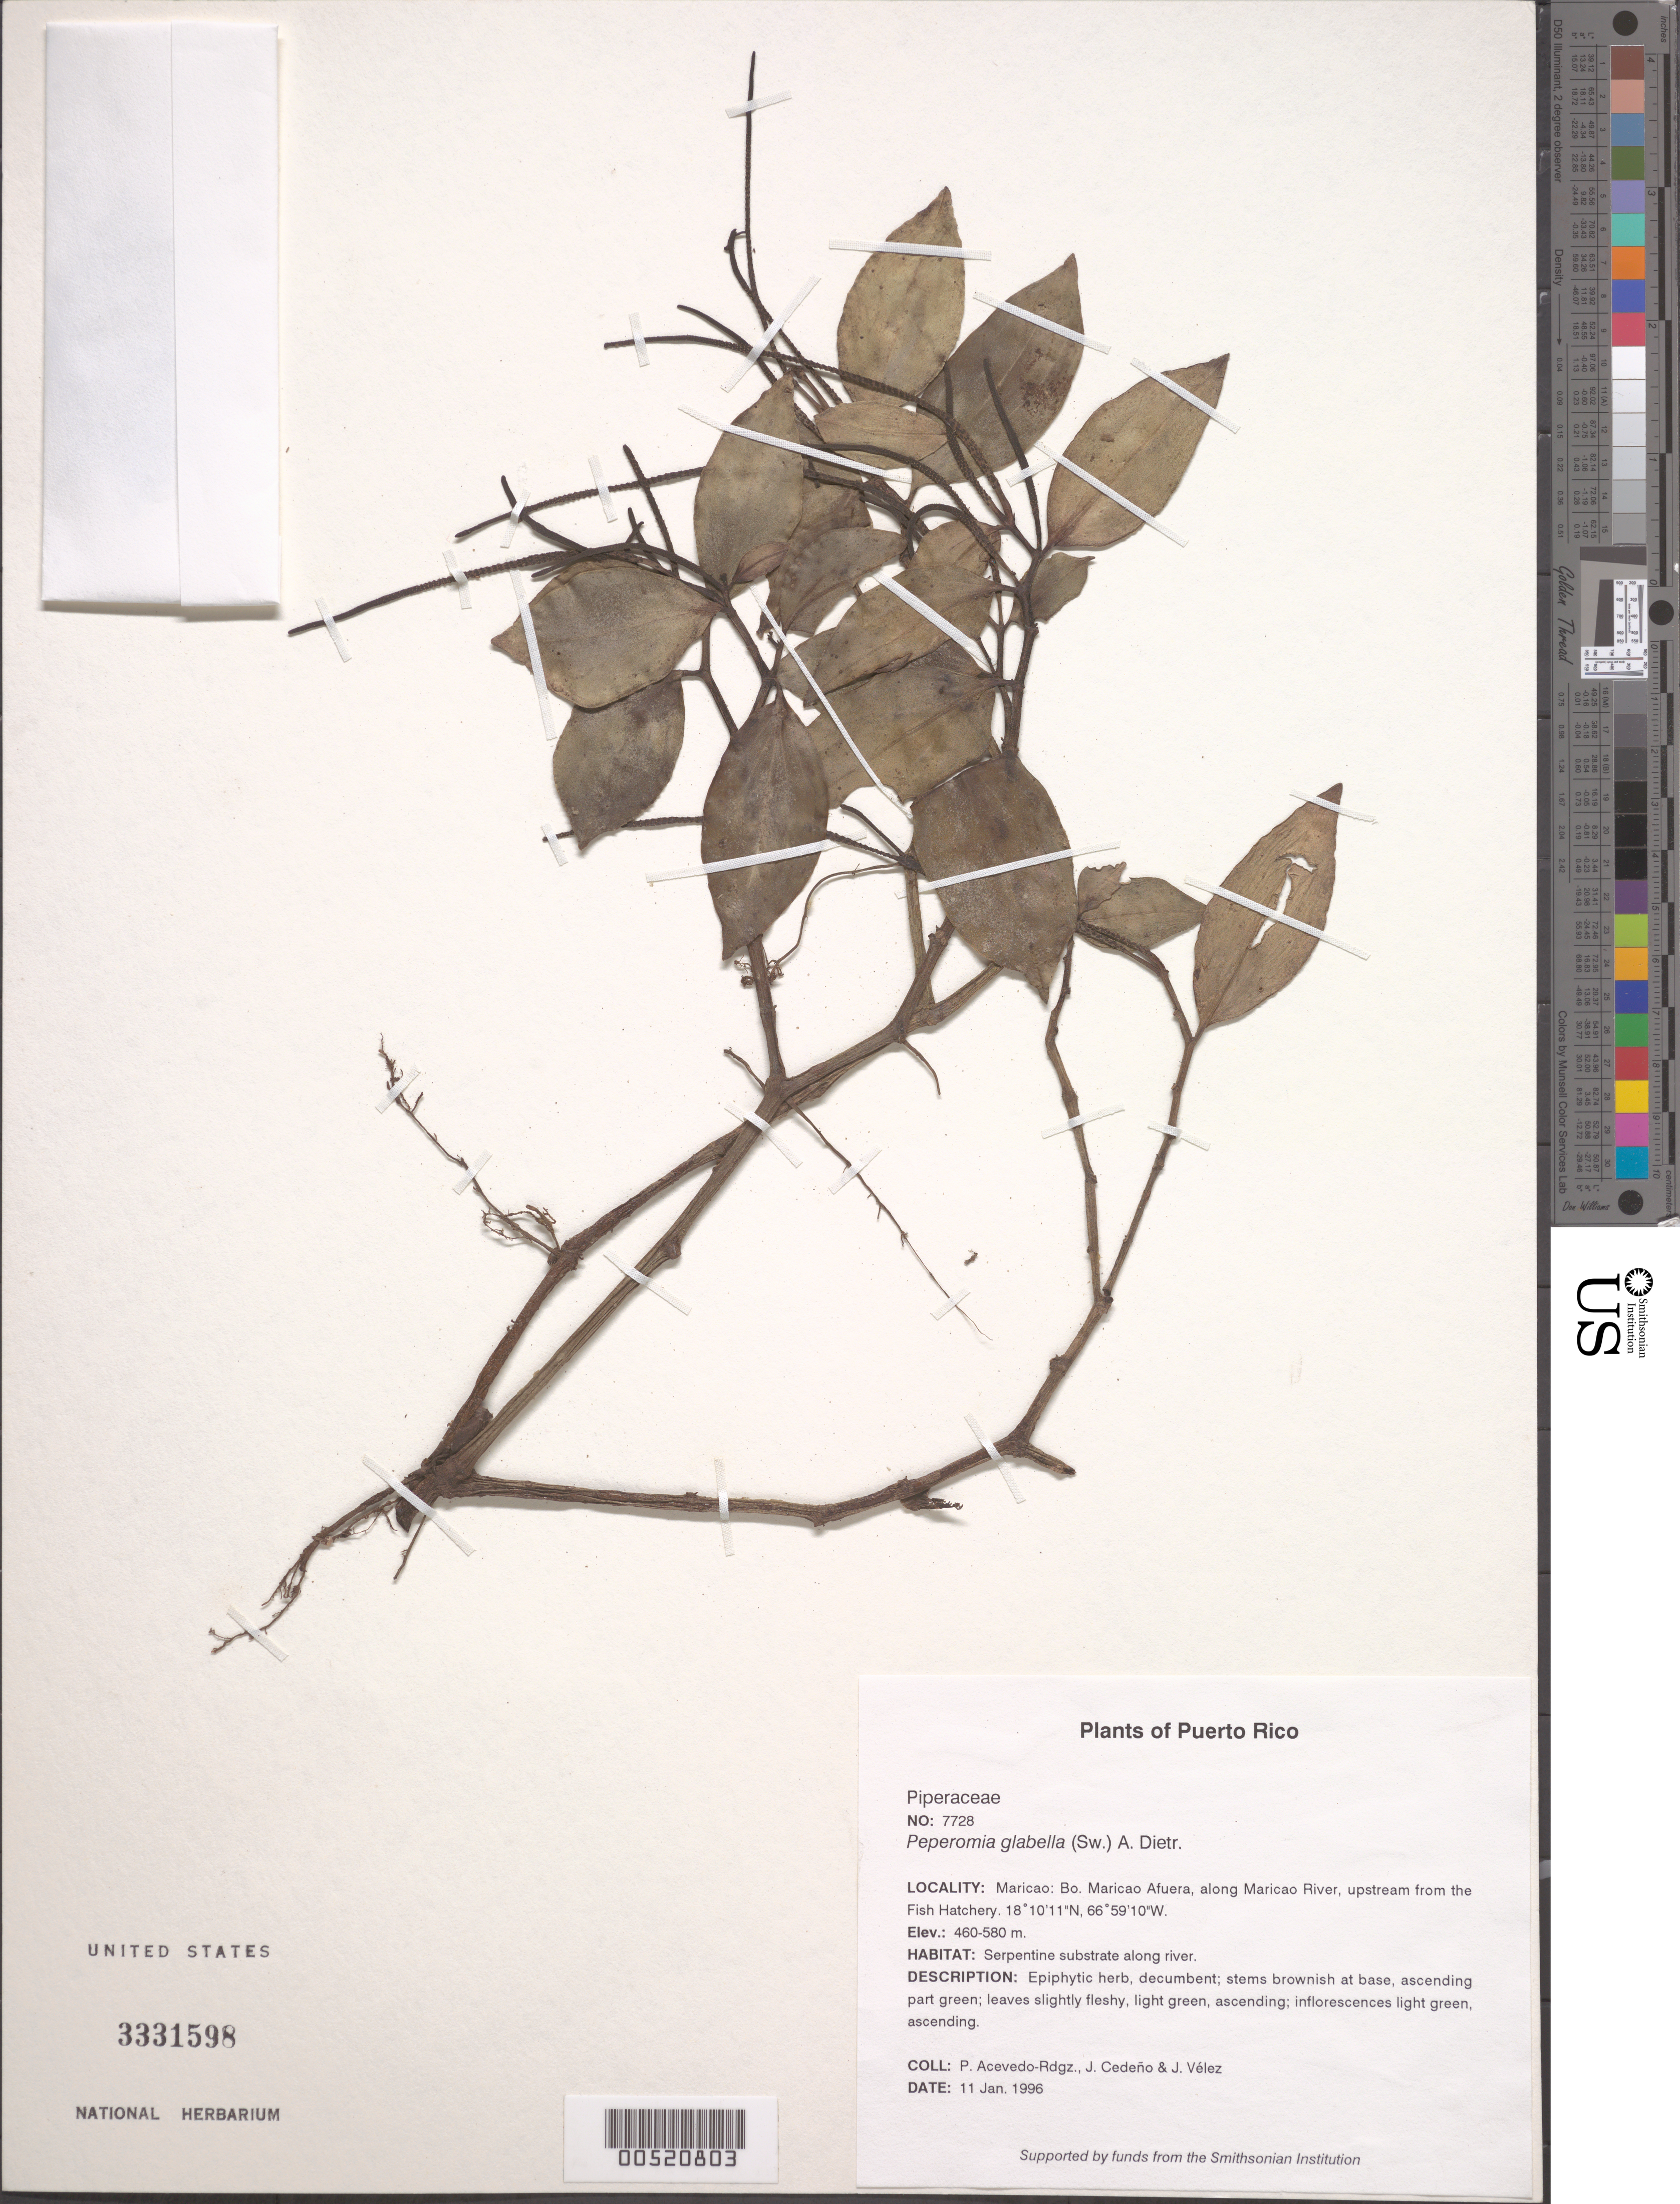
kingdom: Plantae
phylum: Tracheophyta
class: Magnoliopsida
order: Piperales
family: Piperaceae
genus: Peperomia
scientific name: Peperomia glabella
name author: (Sw.) A. Dietr.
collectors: P. Acevedo-Rodr., J. A. Cedeño M. & J. Vélez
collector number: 7728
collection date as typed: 11 Jan 1996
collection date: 1996-01-11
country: Puerto Rico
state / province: Maricao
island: Puerto Rico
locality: Maricao: Bo. Maricao Afuera, along Maricao River, upstream from the Fish Hatchery.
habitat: Serpentine substrate along river.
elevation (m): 460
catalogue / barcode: US 3331598